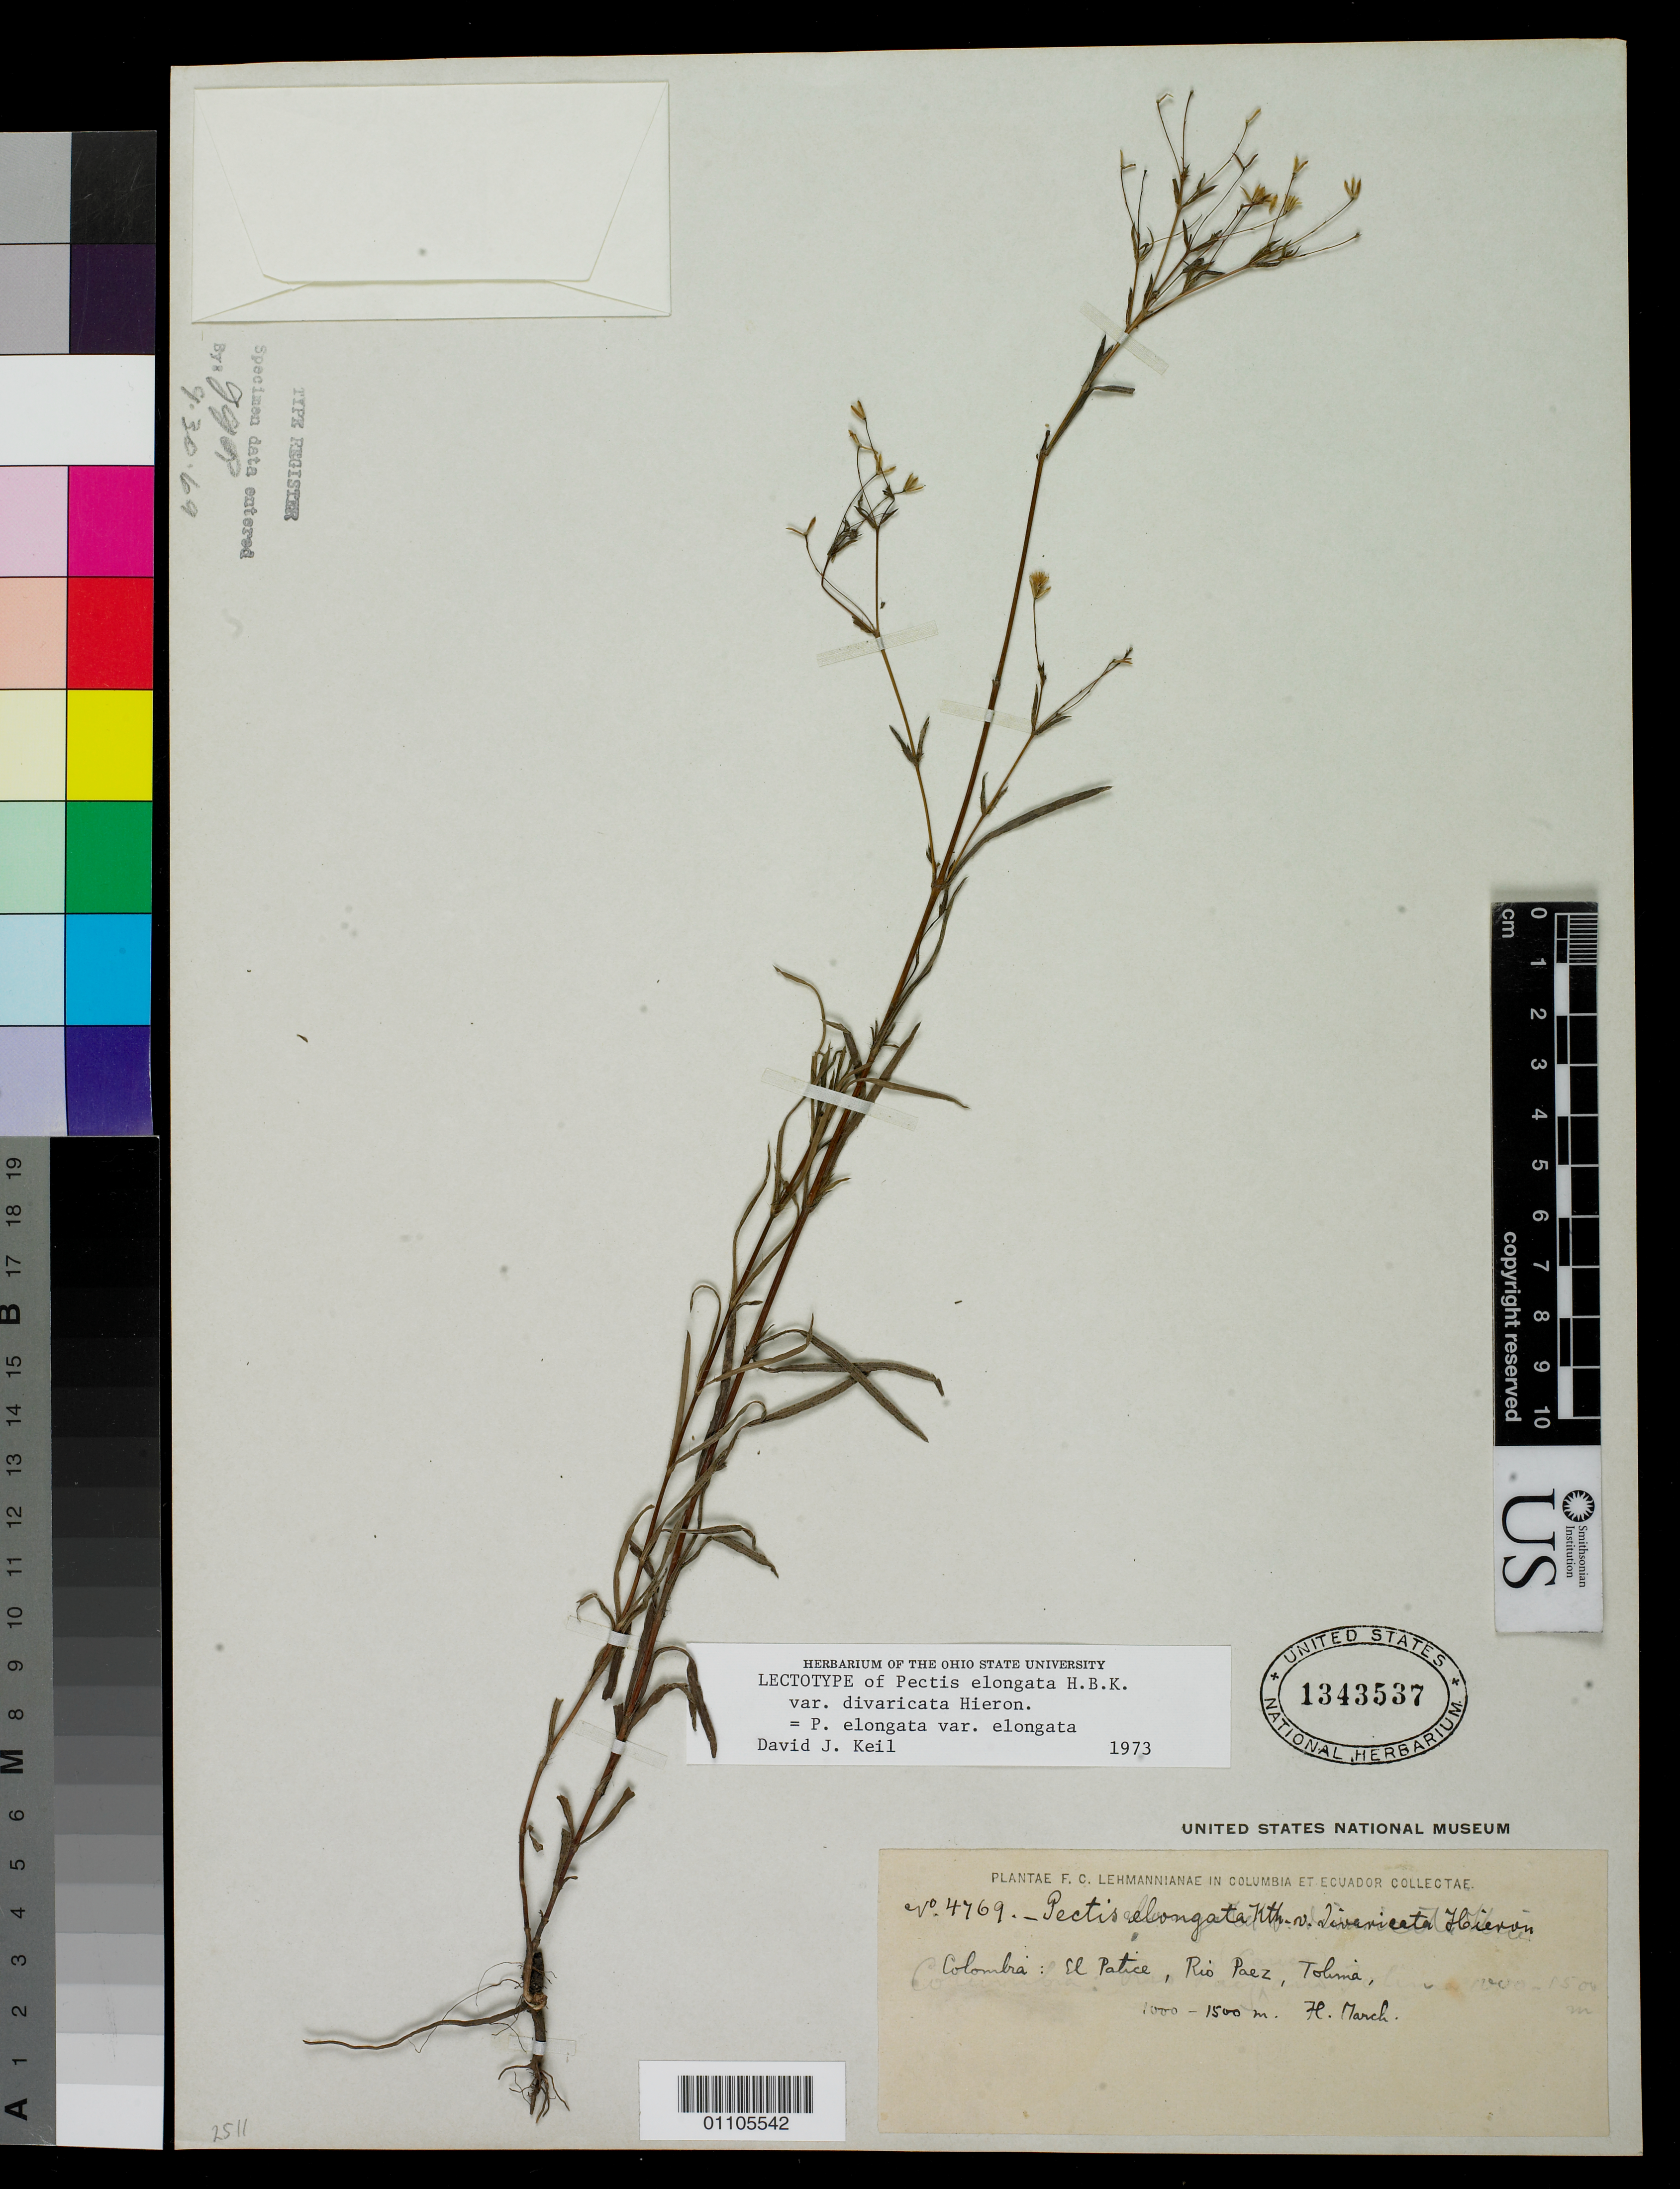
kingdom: Plantae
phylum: Tracheophyta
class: Magnoliopsida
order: Asterales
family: Asteraceae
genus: Pectis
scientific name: Pectis elongata var. divaricata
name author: Hieron.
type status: Type Collection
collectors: F. C. Lehmann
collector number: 4769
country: Colombia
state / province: Tolima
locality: El Patice, Rio Paez.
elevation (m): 1000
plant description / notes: Specimen annotated as lectotype by D.J. Keil (1973).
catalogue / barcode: US 1343537